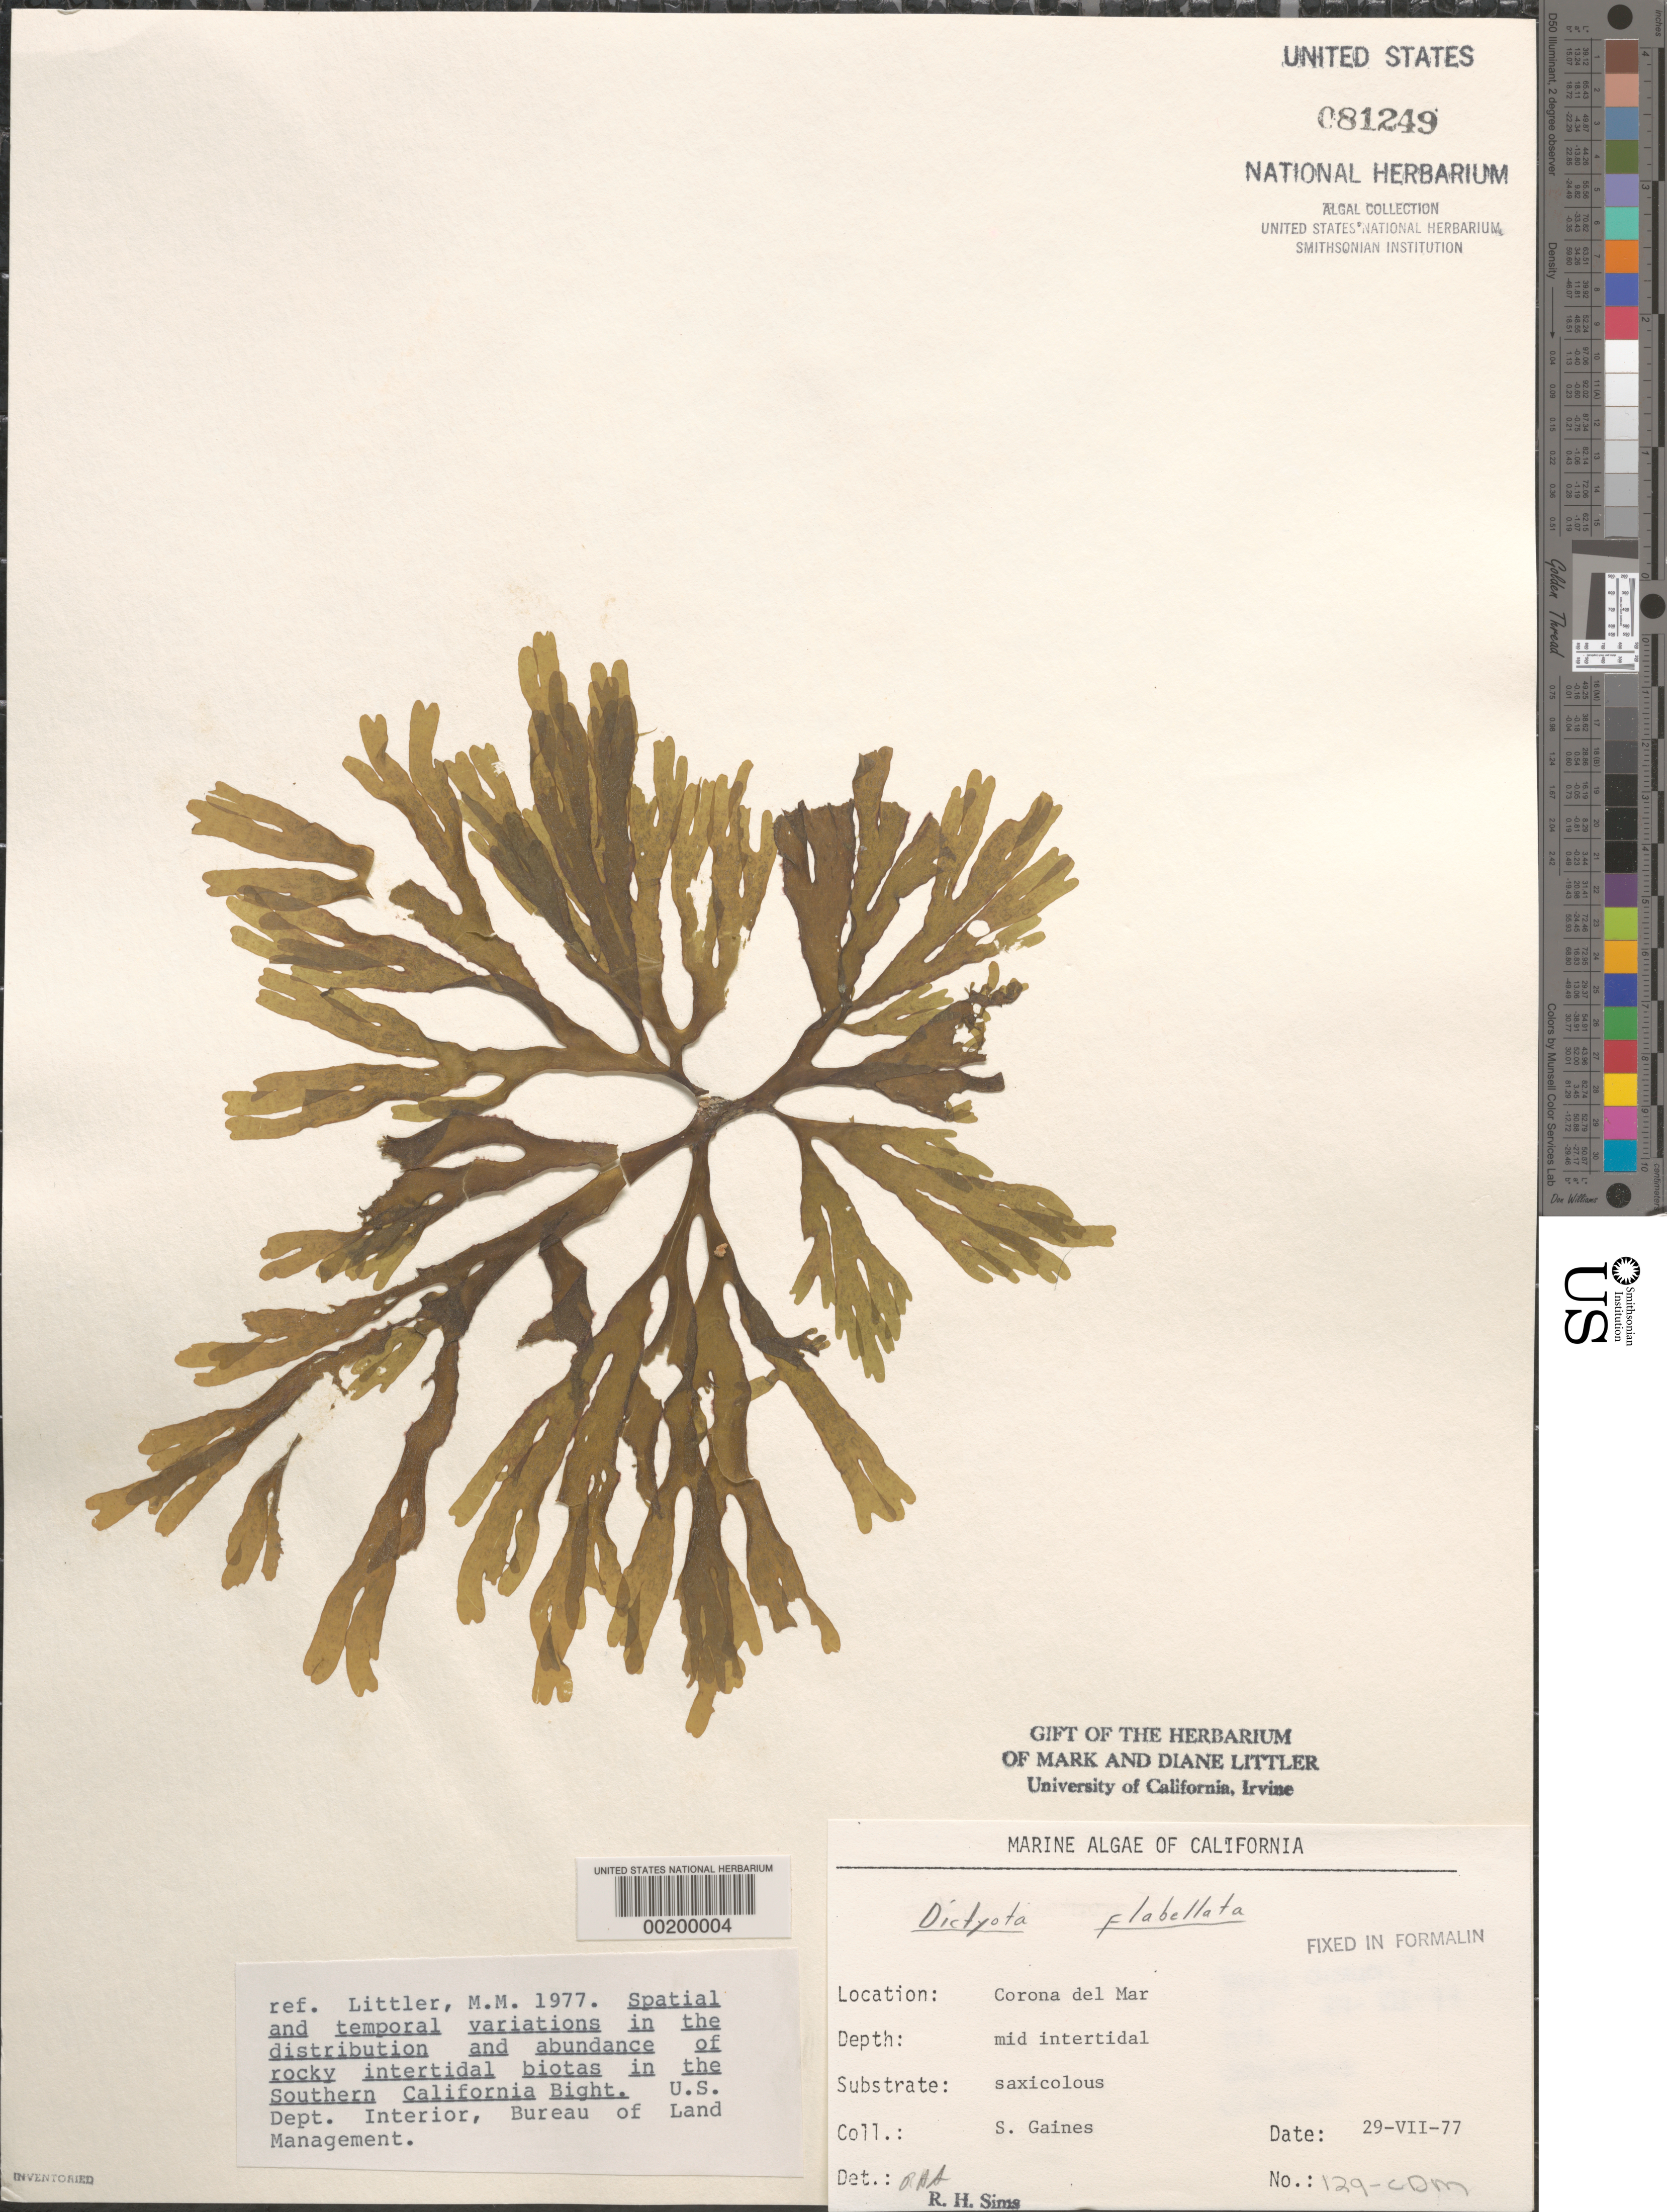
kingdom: Chromista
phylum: Ochrophyta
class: Phaeophyceae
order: Dictyotales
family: Dictyotaceae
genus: Dictyota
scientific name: Dictyota flabellata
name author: (Collins) Setch. & N.L. Gardner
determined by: Sims, Robert H.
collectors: S. Gaines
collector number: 129-CDM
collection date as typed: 29 Jul 1977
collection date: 1977-07-29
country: United States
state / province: California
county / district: Orange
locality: Corona del Mar, mouth of Morning Canyon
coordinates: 33 35'14"N, 117 51'54"W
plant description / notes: BLM-SOCALBIGHT Rocky Intertidal Survey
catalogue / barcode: US 81249